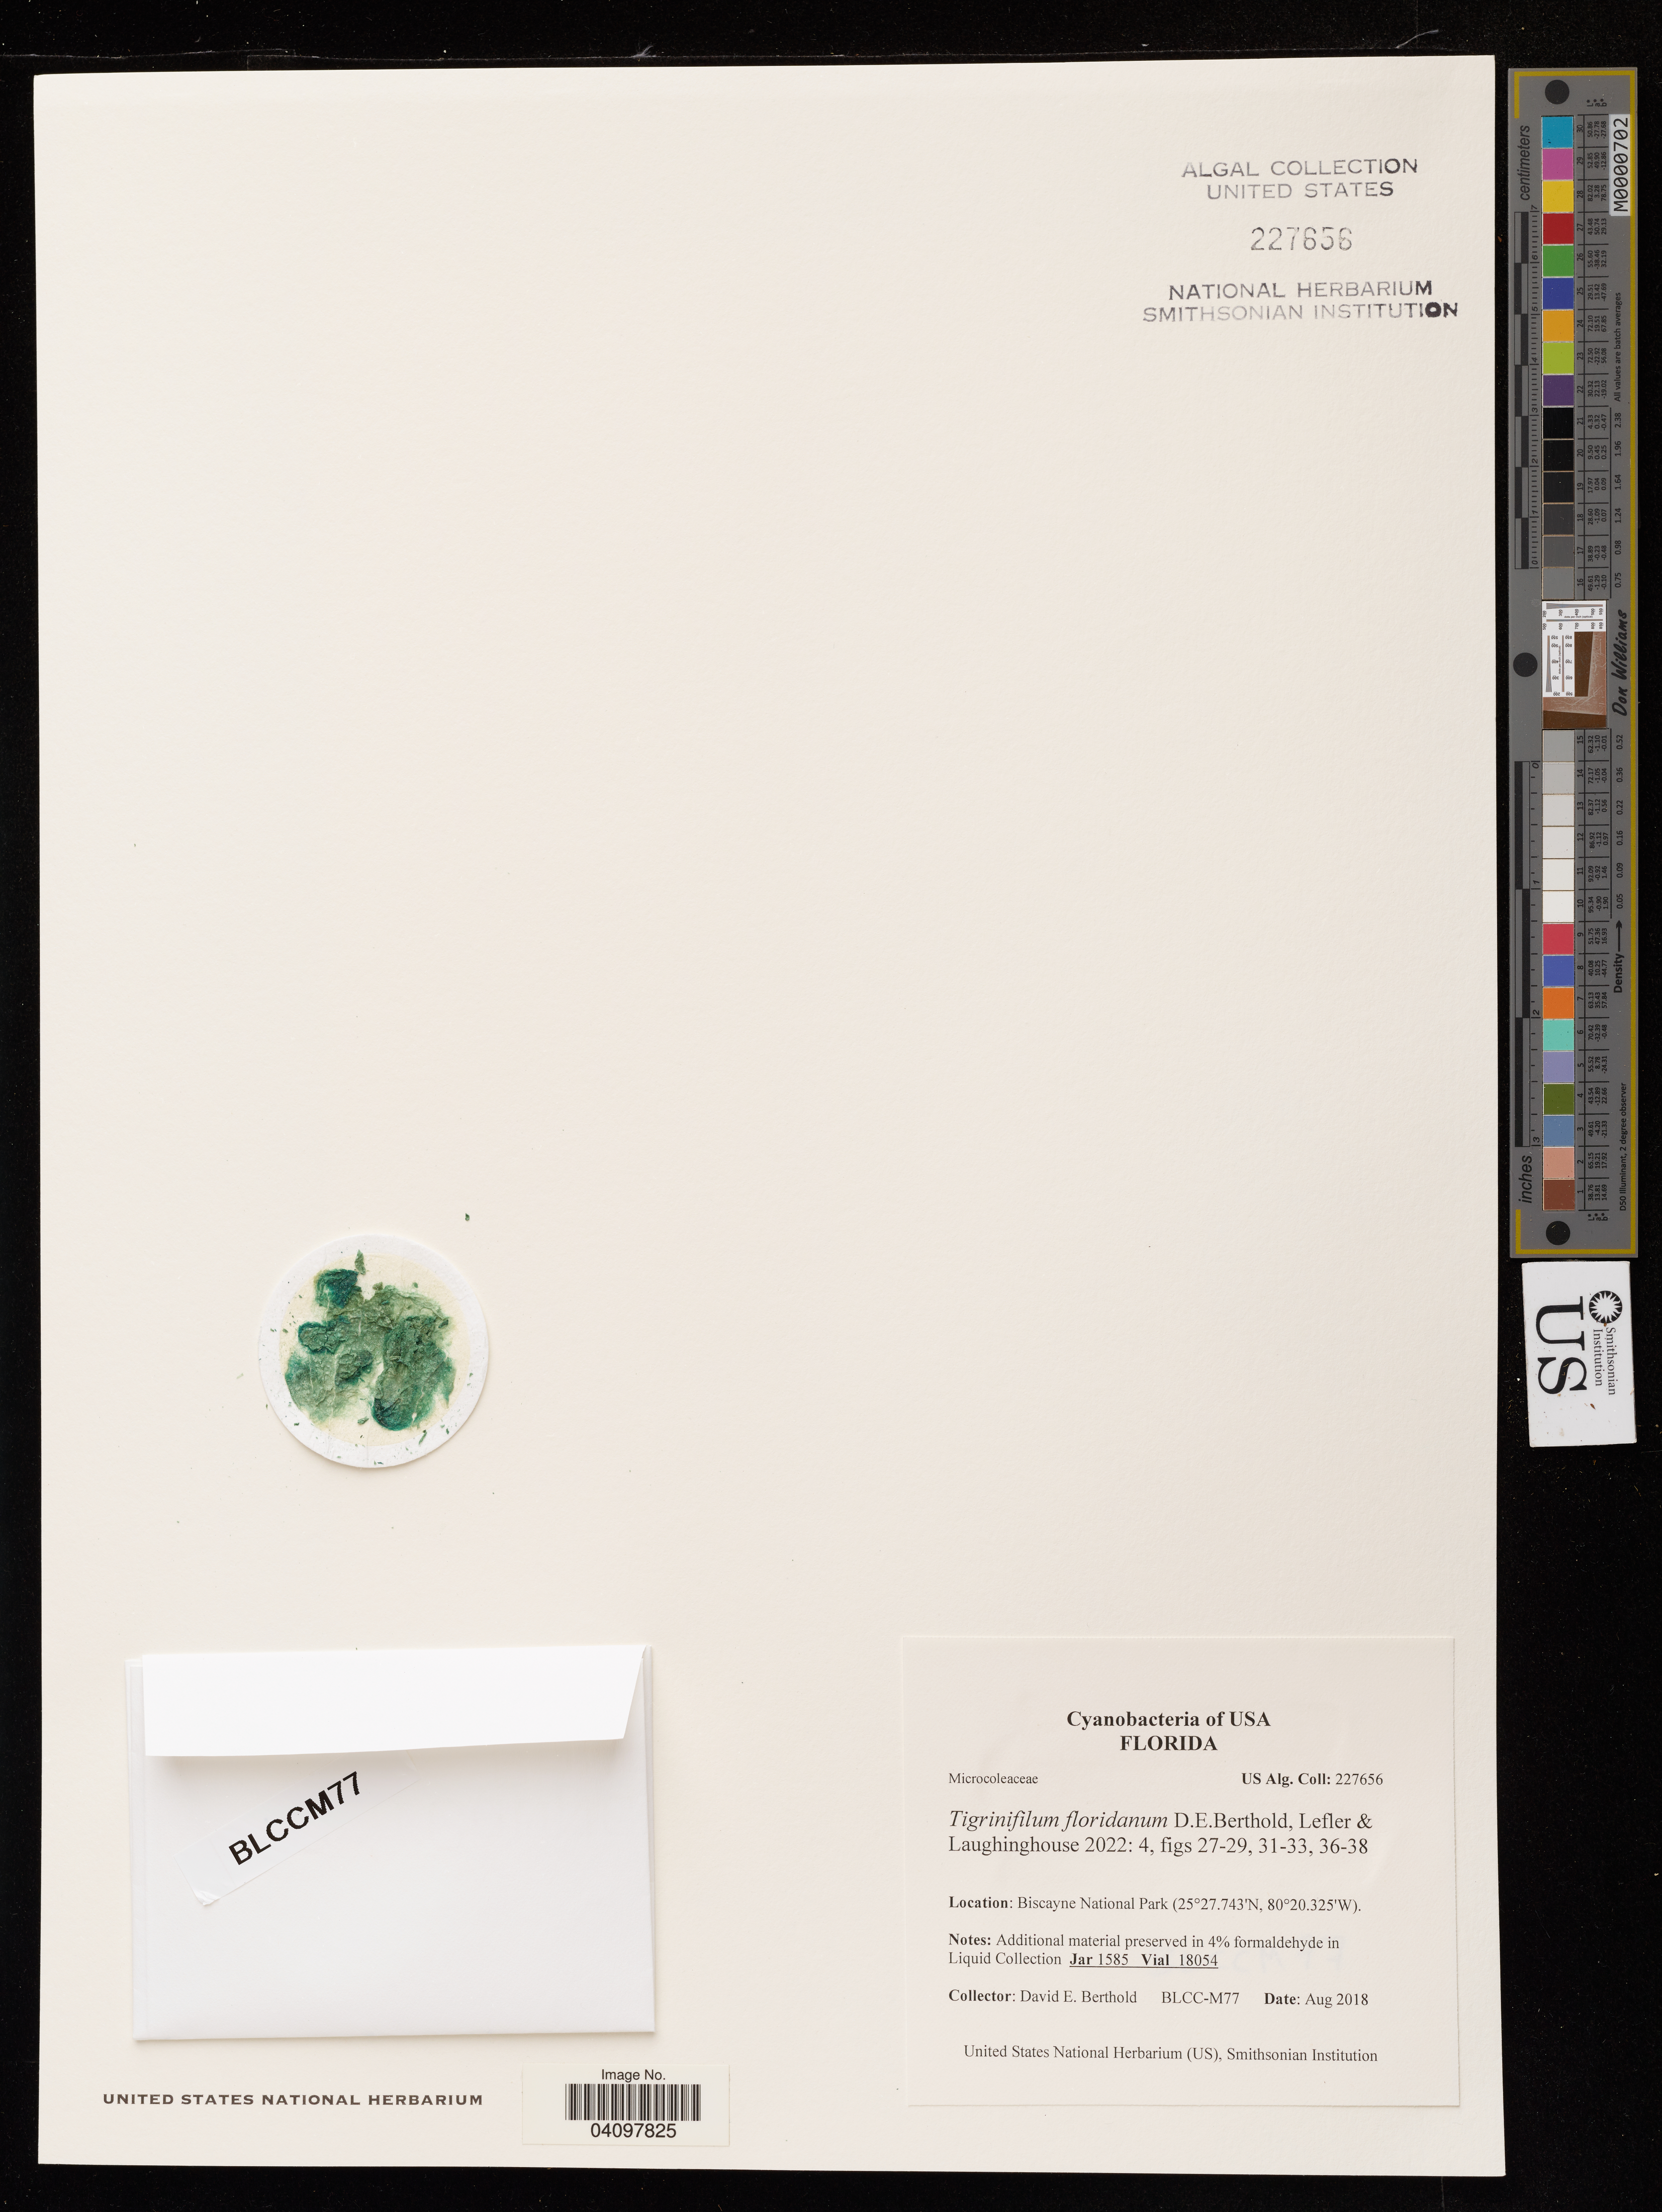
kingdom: Bacteria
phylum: Cyanobacteria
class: Cyanobacteriia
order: Cyanobacteriales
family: Microcoleaceae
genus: Tigrinifilum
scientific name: Tigrinifilum floridanum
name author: D.E. Berthold et al.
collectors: D. Berthold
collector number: BLCC-M77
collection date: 2018-08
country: United States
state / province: Florida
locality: Biscayne National Park.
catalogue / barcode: US 227658